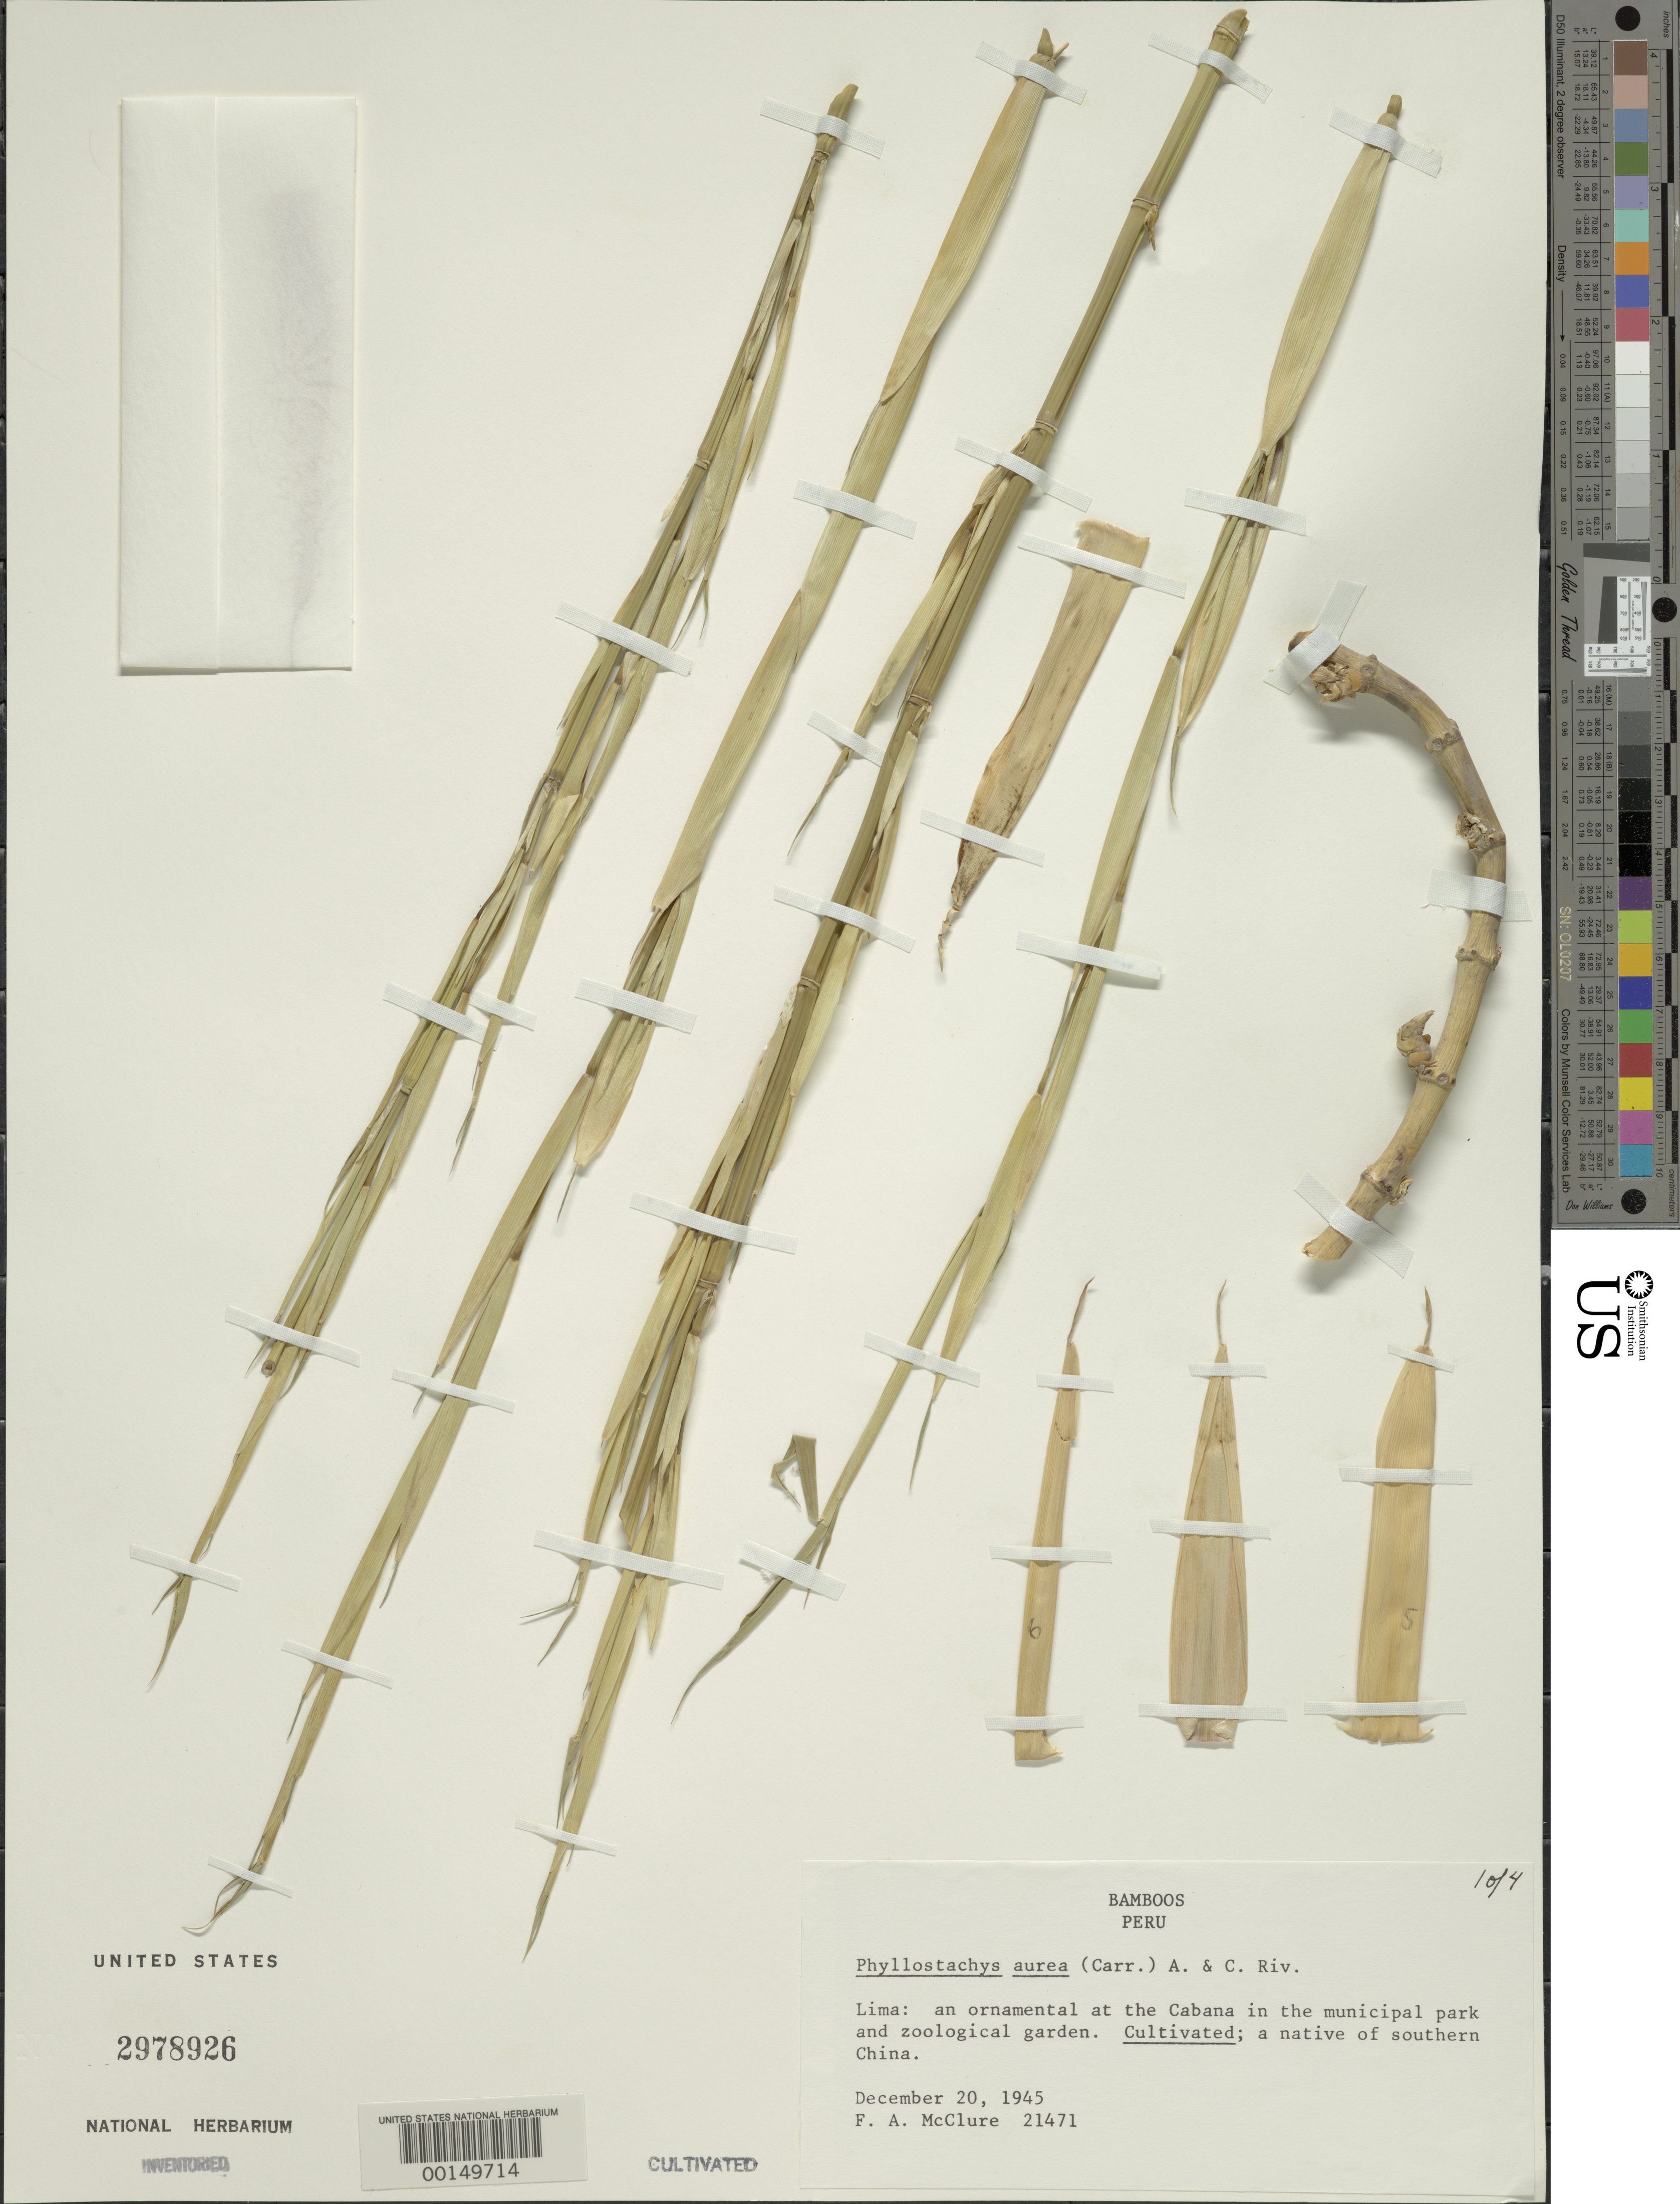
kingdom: Plantae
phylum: Tracheophyta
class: Liliopsida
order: Poales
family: Poaceae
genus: Phyllostachys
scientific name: Phyllostachys aurea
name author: Rivière & C. Rivière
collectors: F. A. McClure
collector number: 21471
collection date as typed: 20 Dec 1945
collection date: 1945-12-20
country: Peru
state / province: Lima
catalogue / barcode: US 2978926